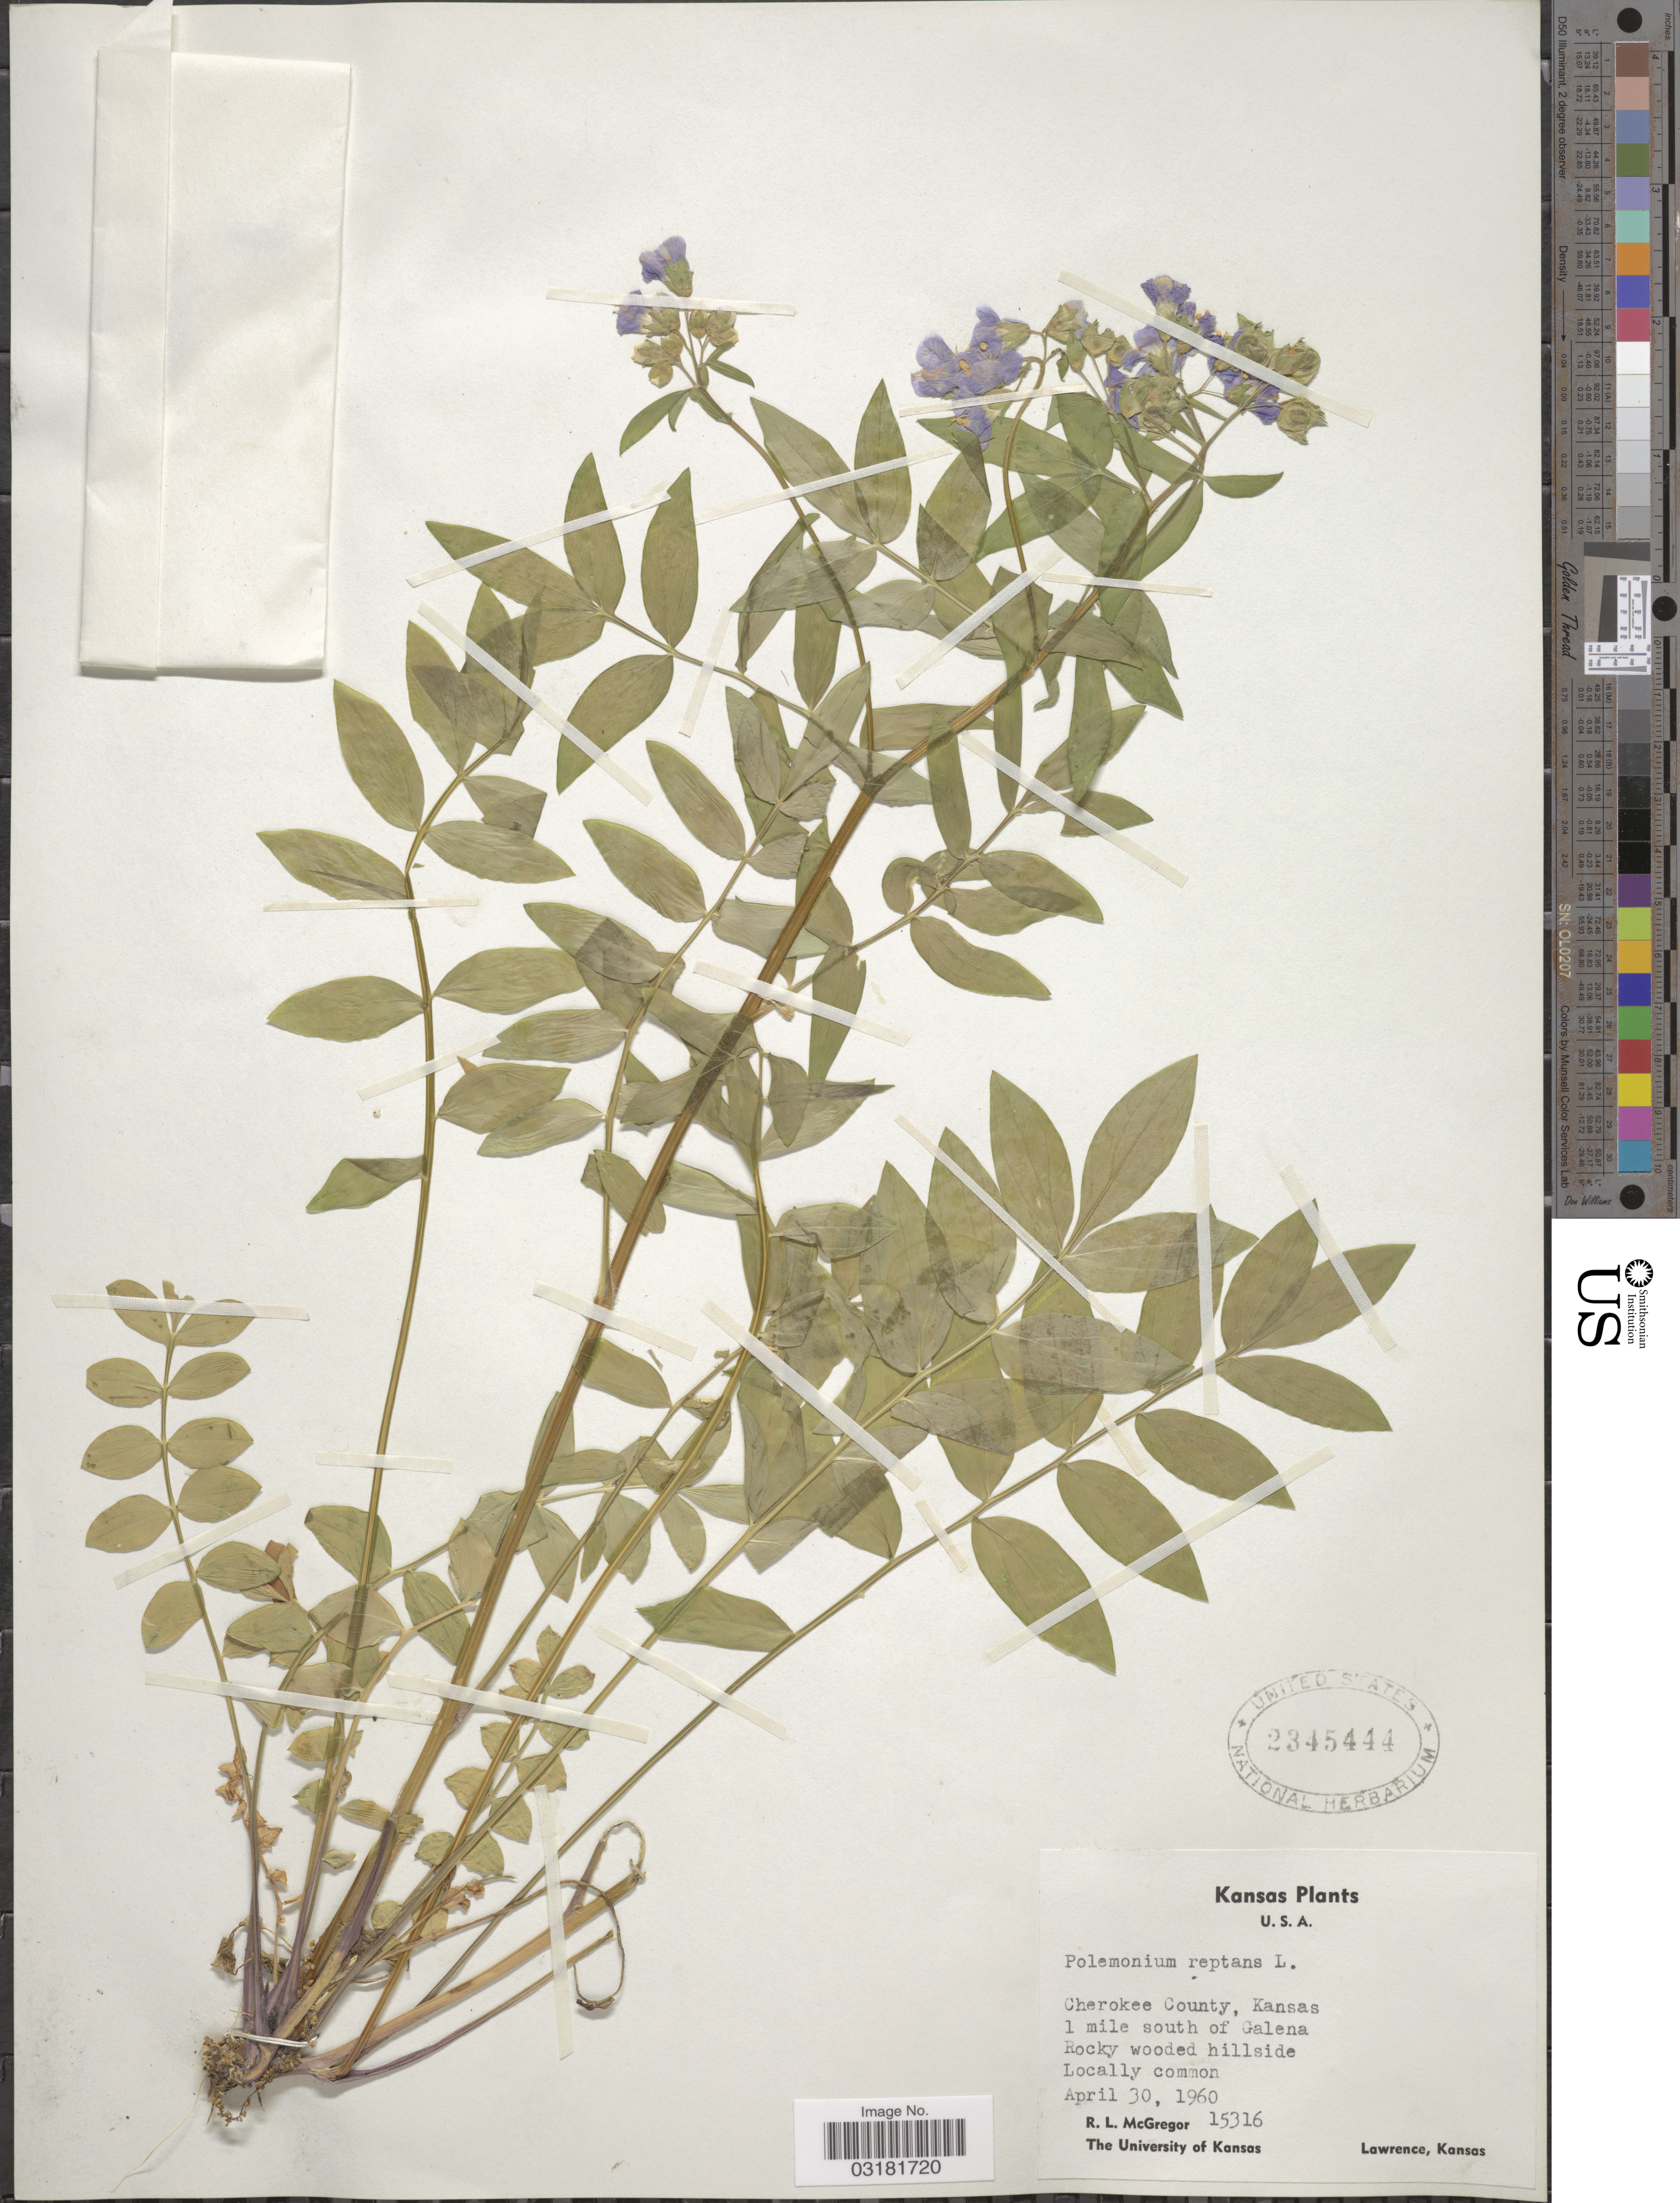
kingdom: Plantae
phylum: Tracheophyta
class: Magnoliopsida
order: Ericales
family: Polemoniaceae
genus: Polemonium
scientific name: Polemonium reptans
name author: L.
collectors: R. McGregor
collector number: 15316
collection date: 1960-04-30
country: United States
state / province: Kansas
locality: Cherokee County. 1 mile south of Galena.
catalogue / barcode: US 2345444